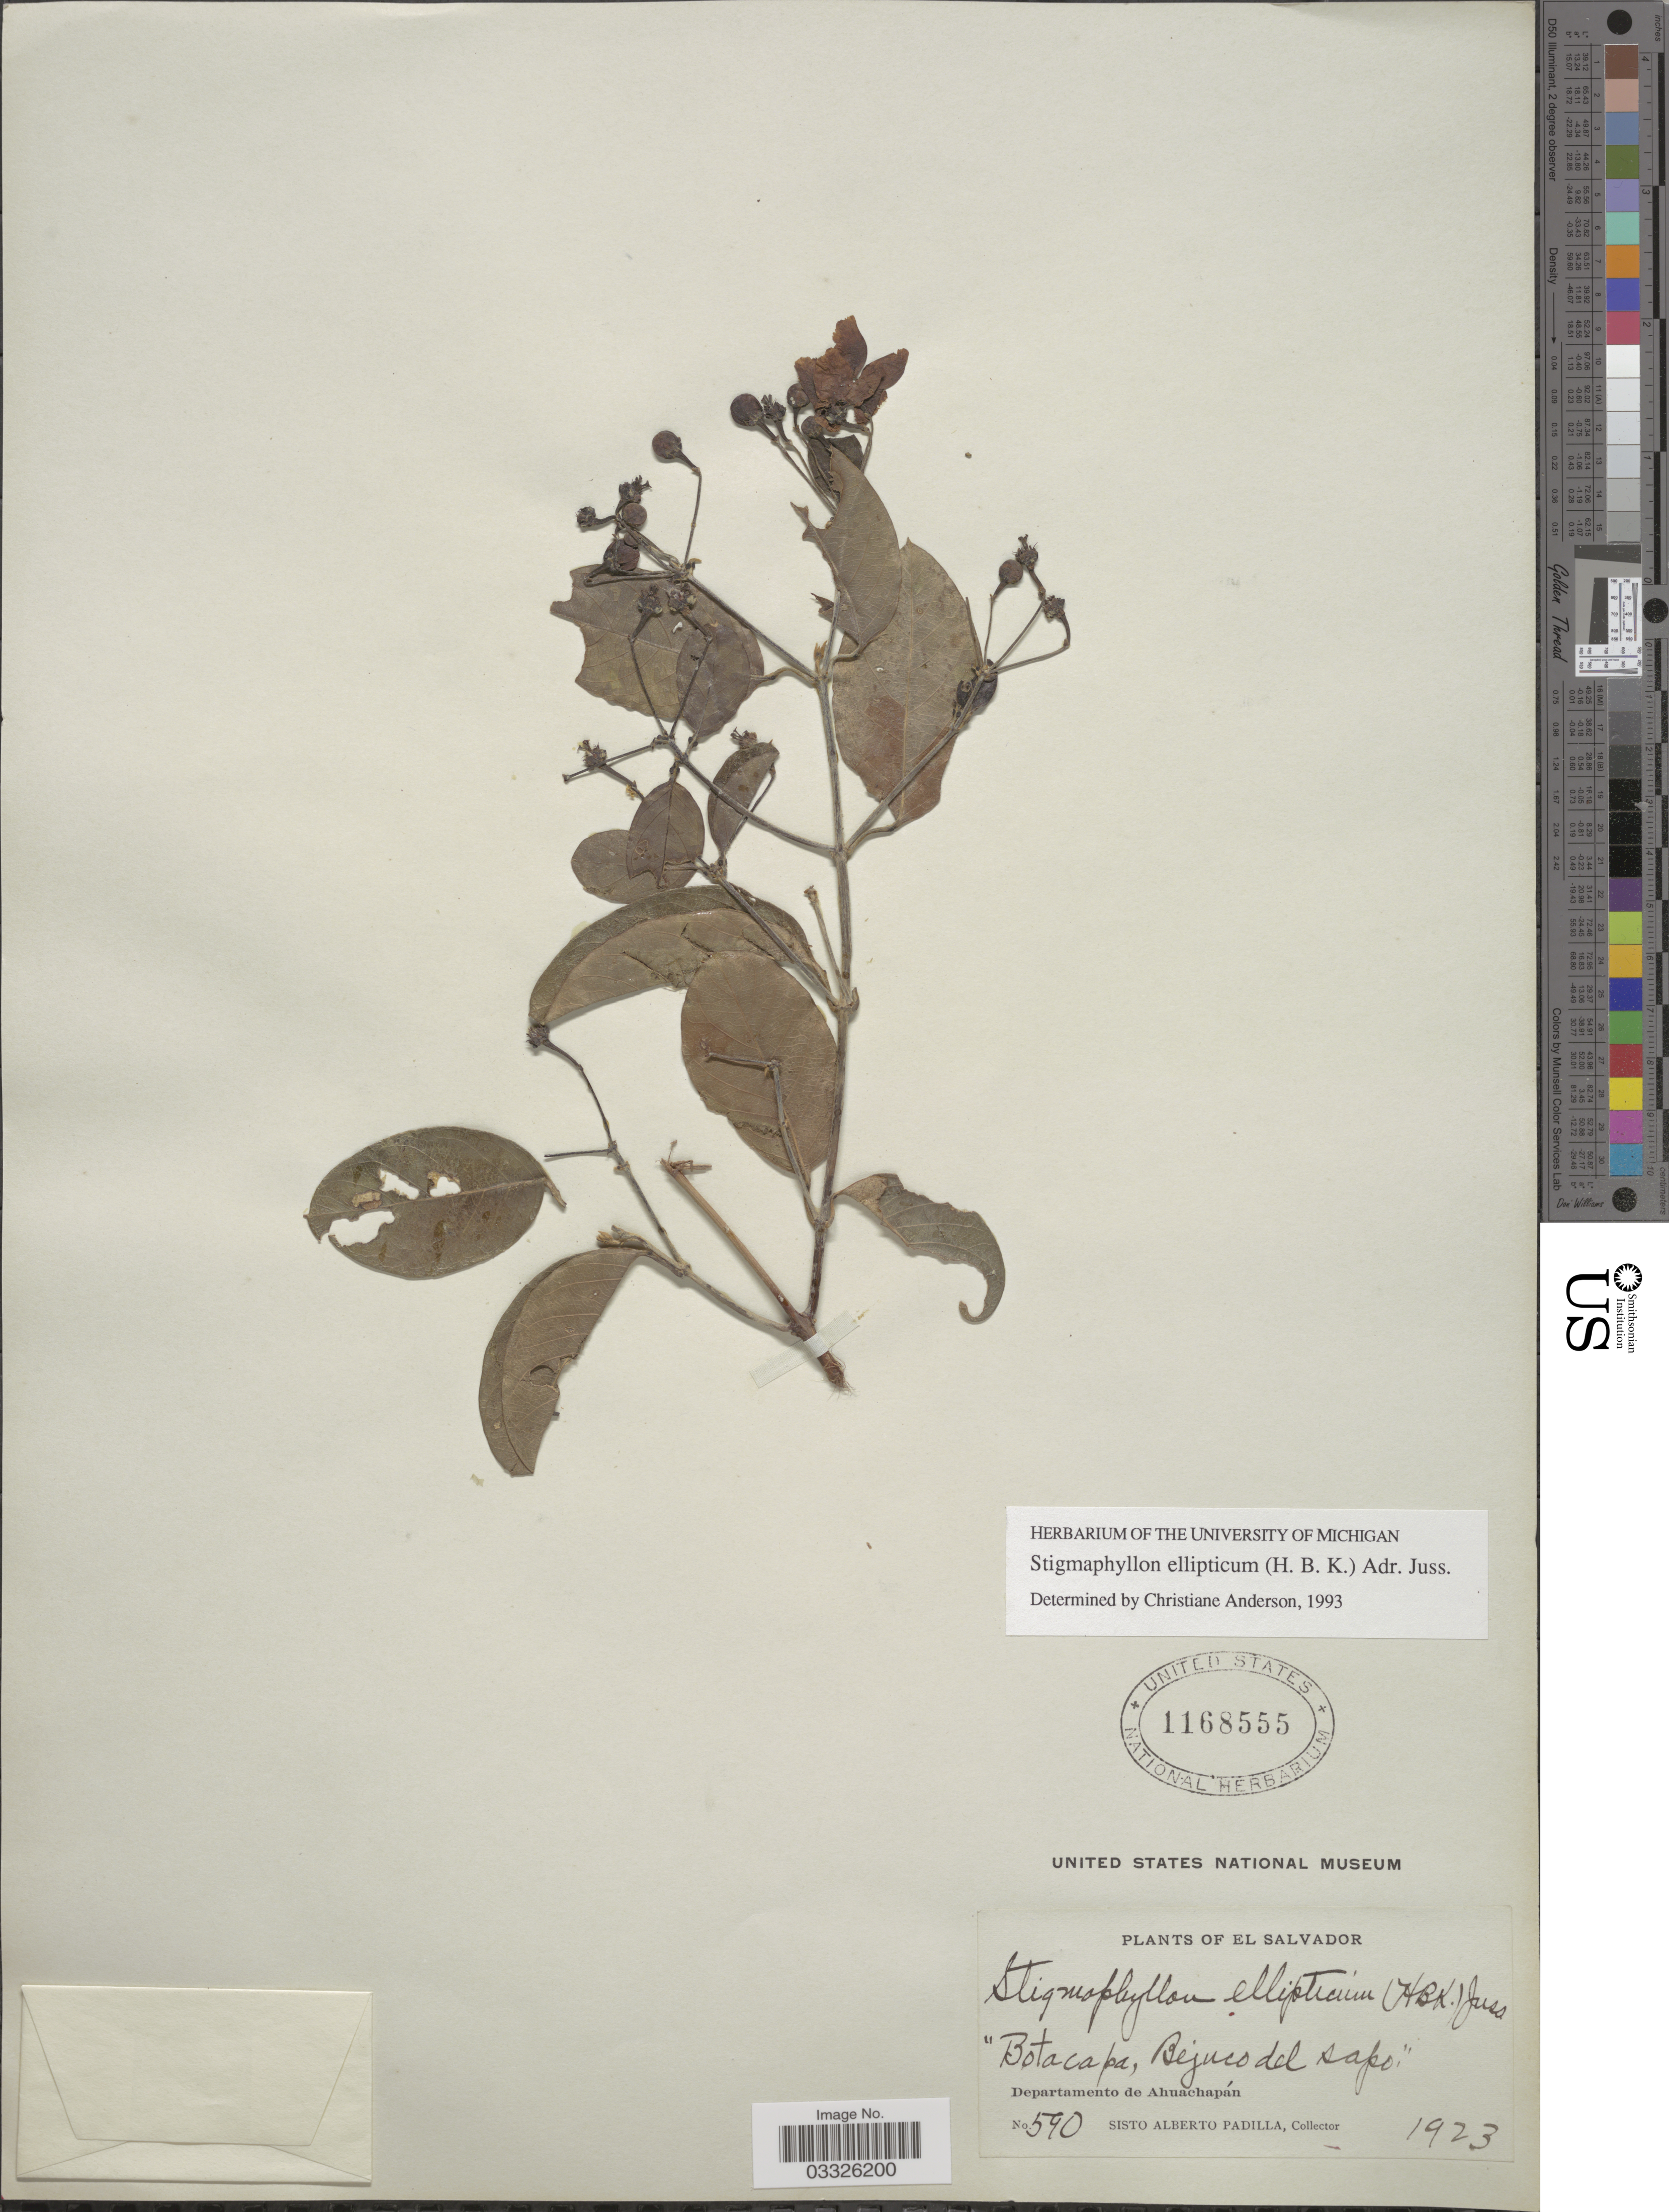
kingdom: Plantae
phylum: Tracheophyta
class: Magnoliopsida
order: Malpighiales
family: Malpighiaceae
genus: Stigmaphyllon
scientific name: Stigmaphyllon ellipticum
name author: (Kunth) A. Juss.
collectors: S. A. Padilla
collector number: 590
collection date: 1923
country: El Salvador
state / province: Ahuachapan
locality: Botacapa, Bejuco del sapo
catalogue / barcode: US 1168555